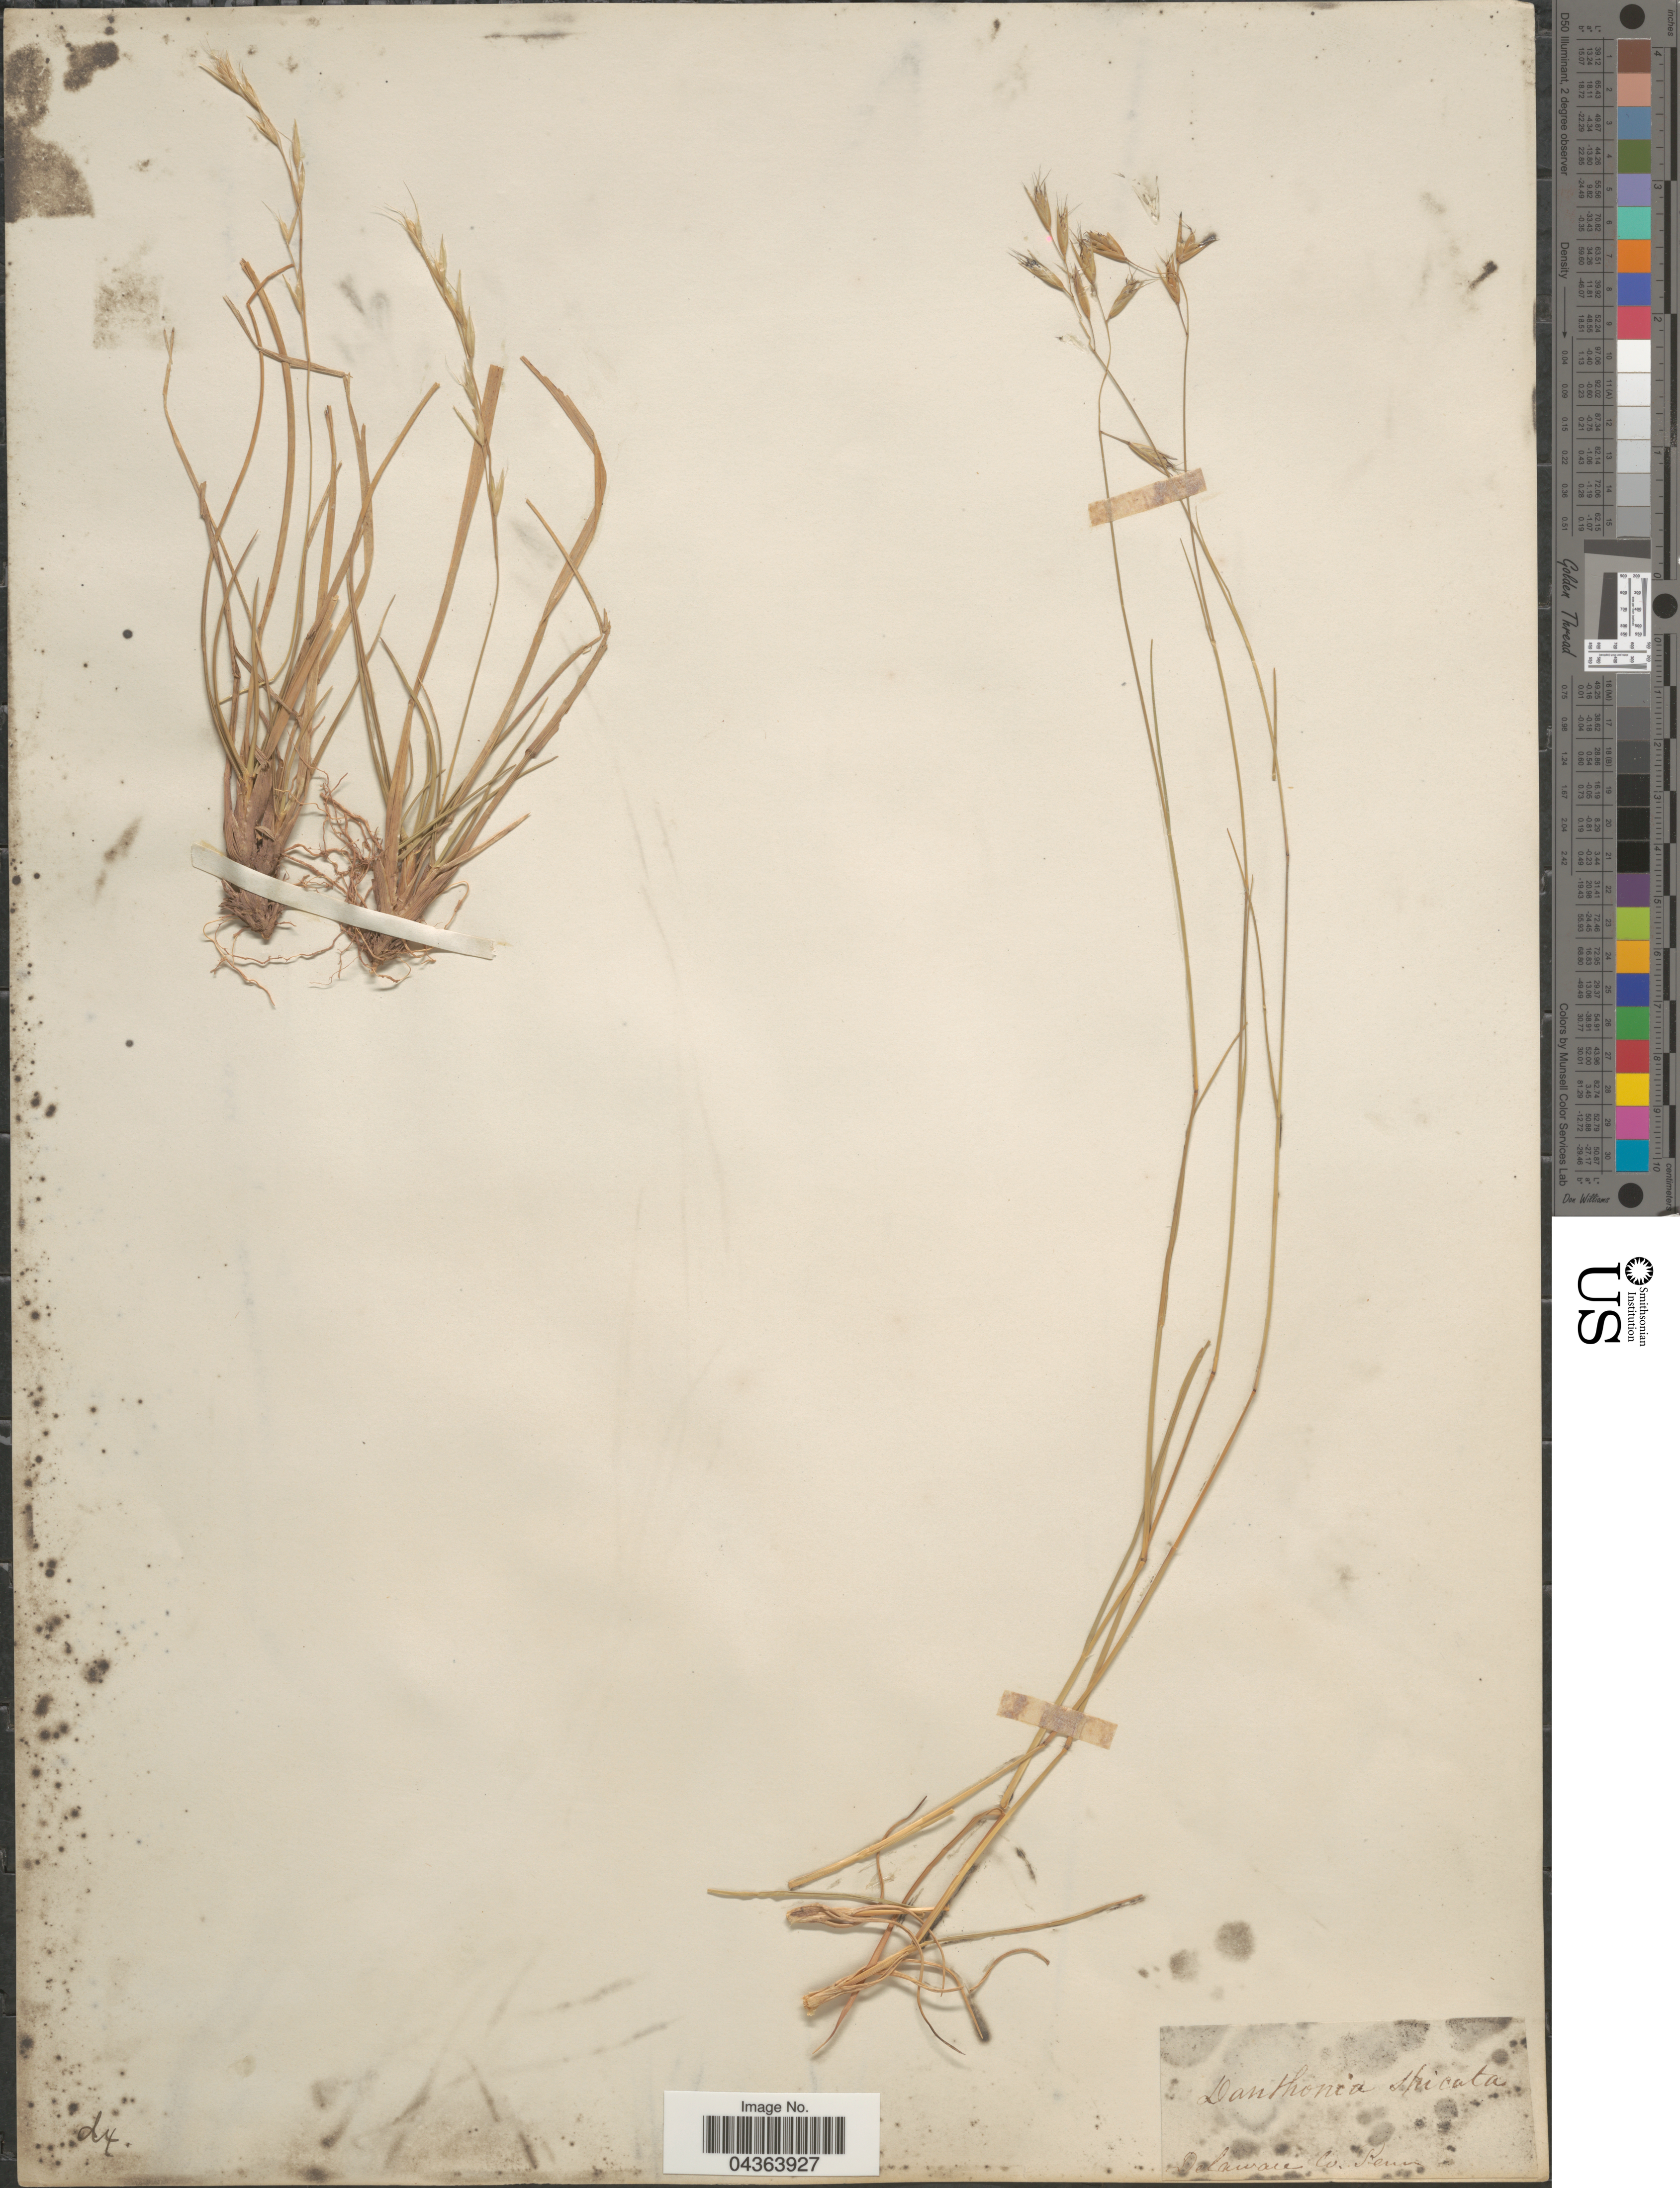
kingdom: Plantae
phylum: Tracheophyta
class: Liliopsida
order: Poales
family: Poaceae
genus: Danthonia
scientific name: Danthonia spicata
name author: (L.) P. Beauv. ex Roem. & Schult.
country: United States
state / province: Pennsylvania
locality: Delaware Co.